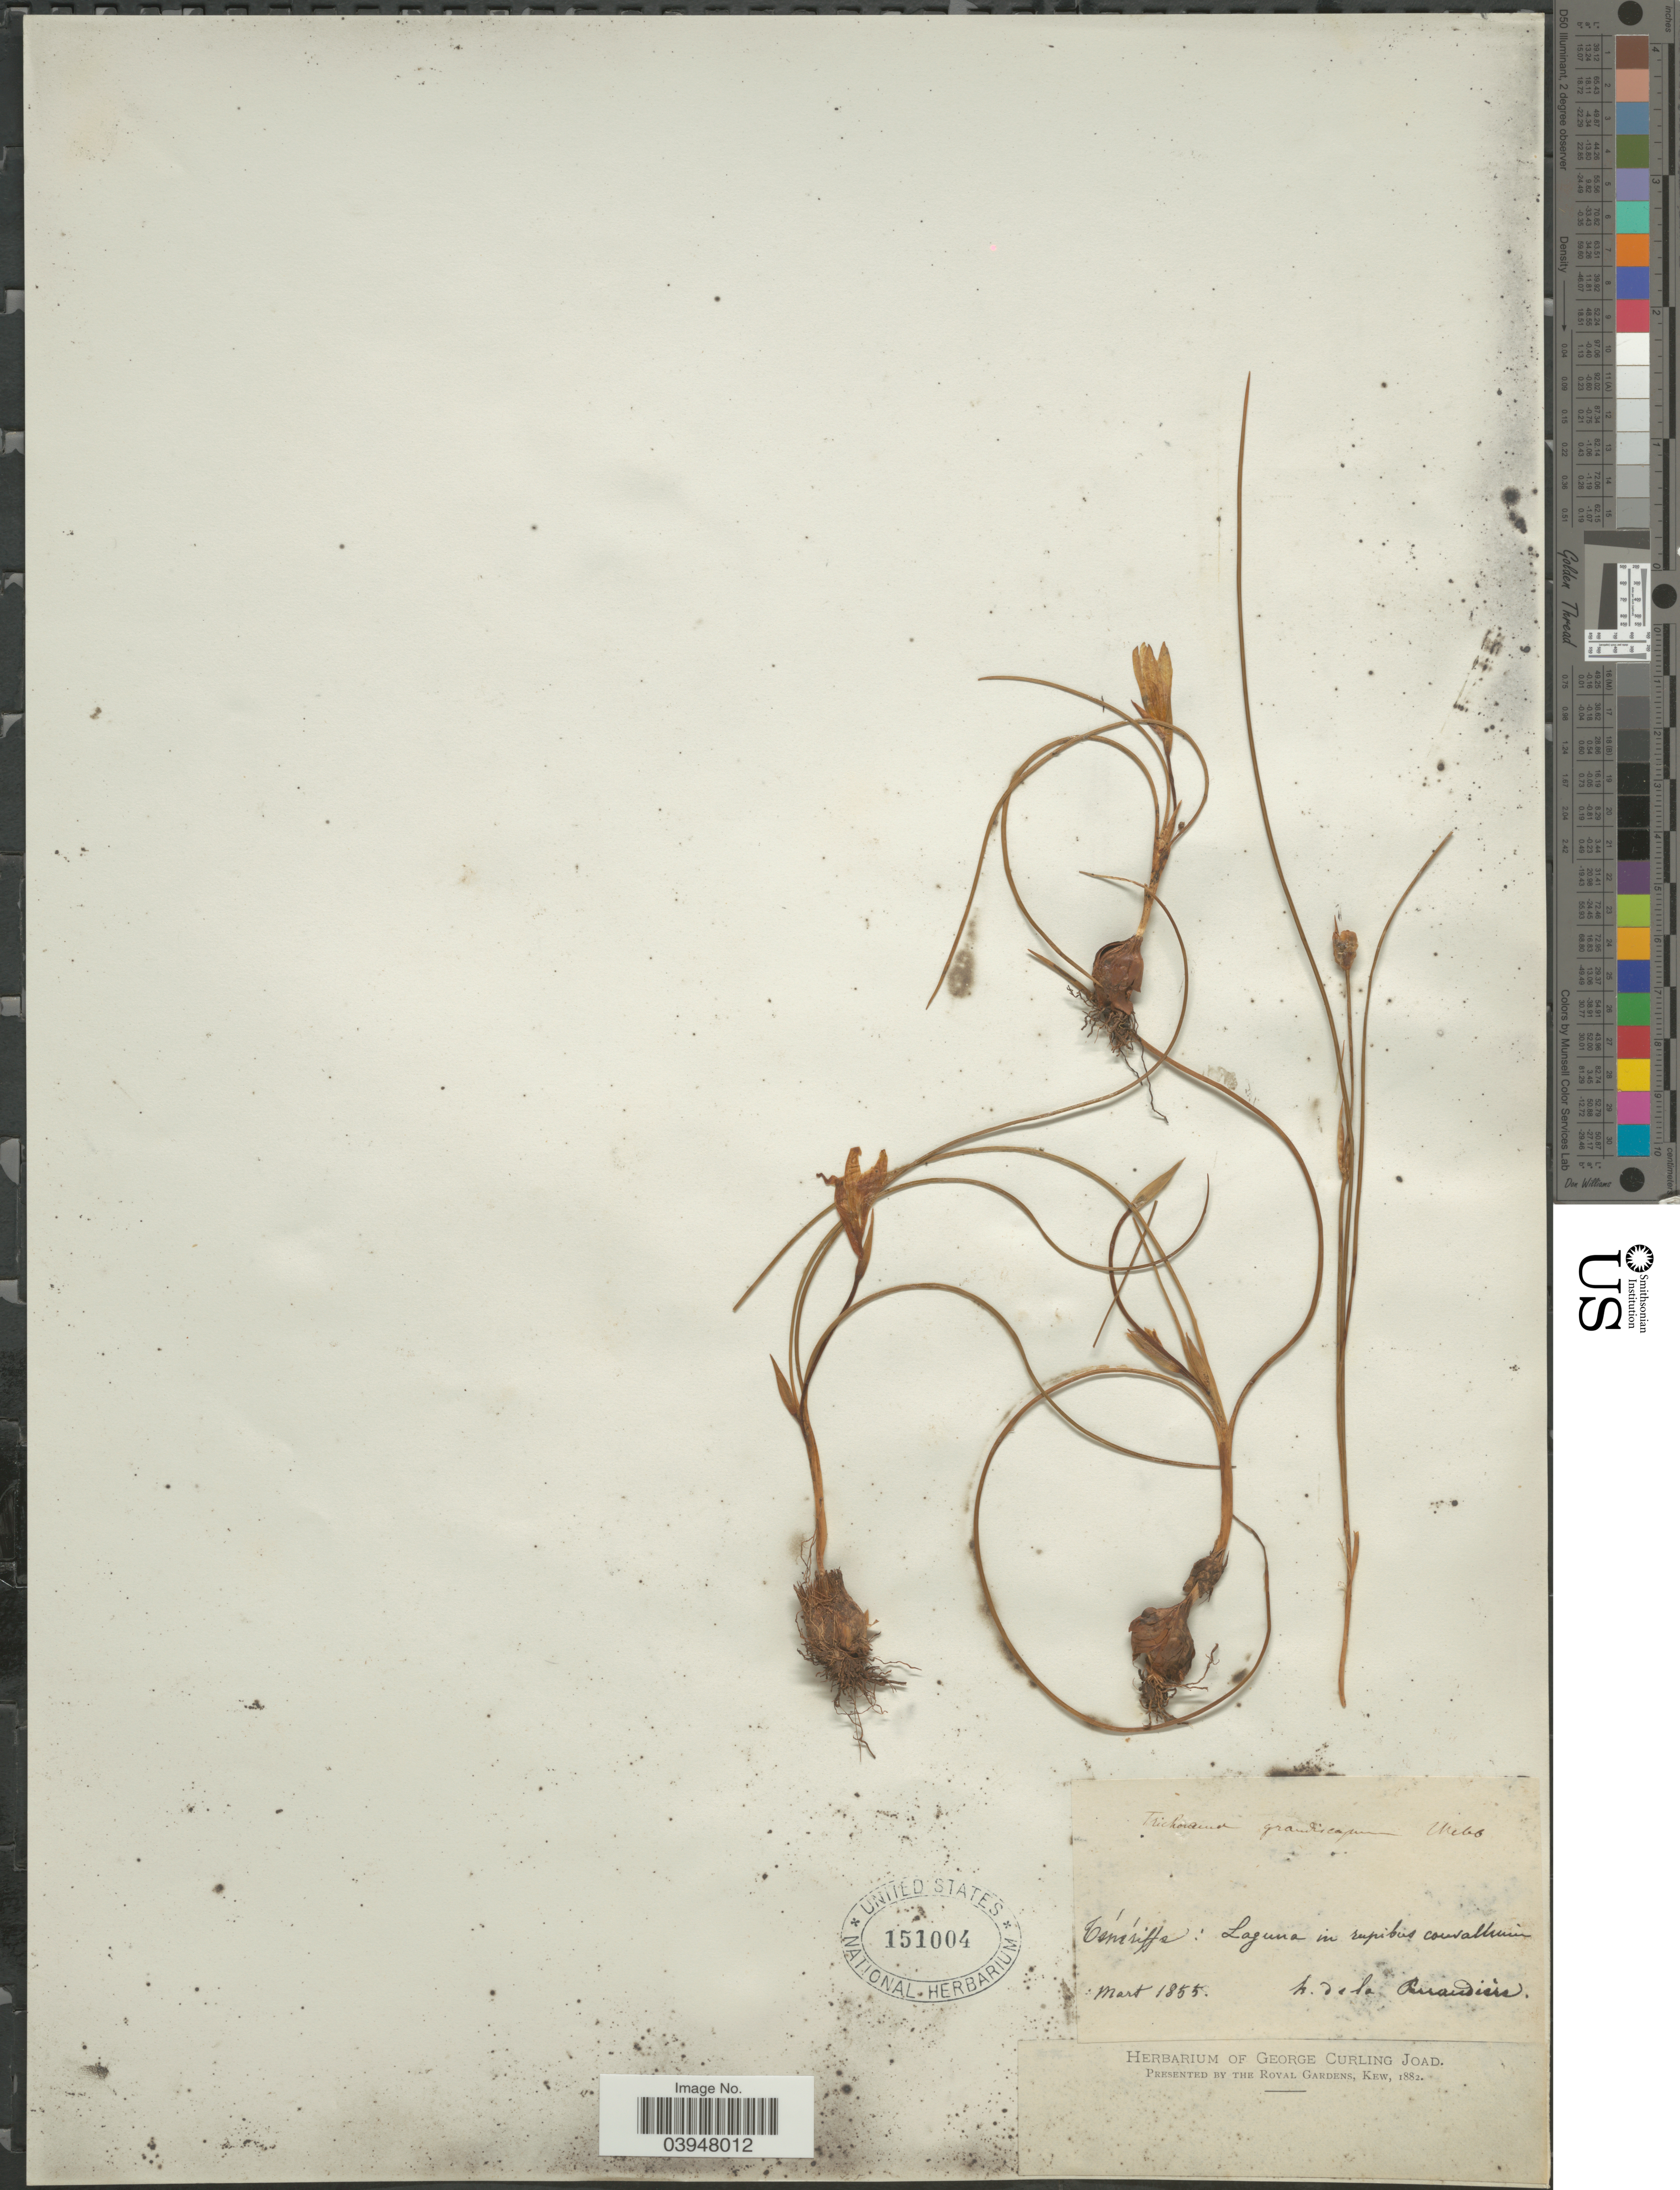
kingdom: Plantae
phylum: Tracheophyta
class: Liliopsida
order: Asparagales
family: Iridaceae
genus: Romulea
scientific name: Romulea grandiscapa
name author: (Webb) J. Gay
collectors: H. de la Perraudière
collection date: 1855-03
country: Spain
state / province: Canarias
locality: Ténériffe: Laguna in rupibus courallium.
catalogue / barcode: US 151004